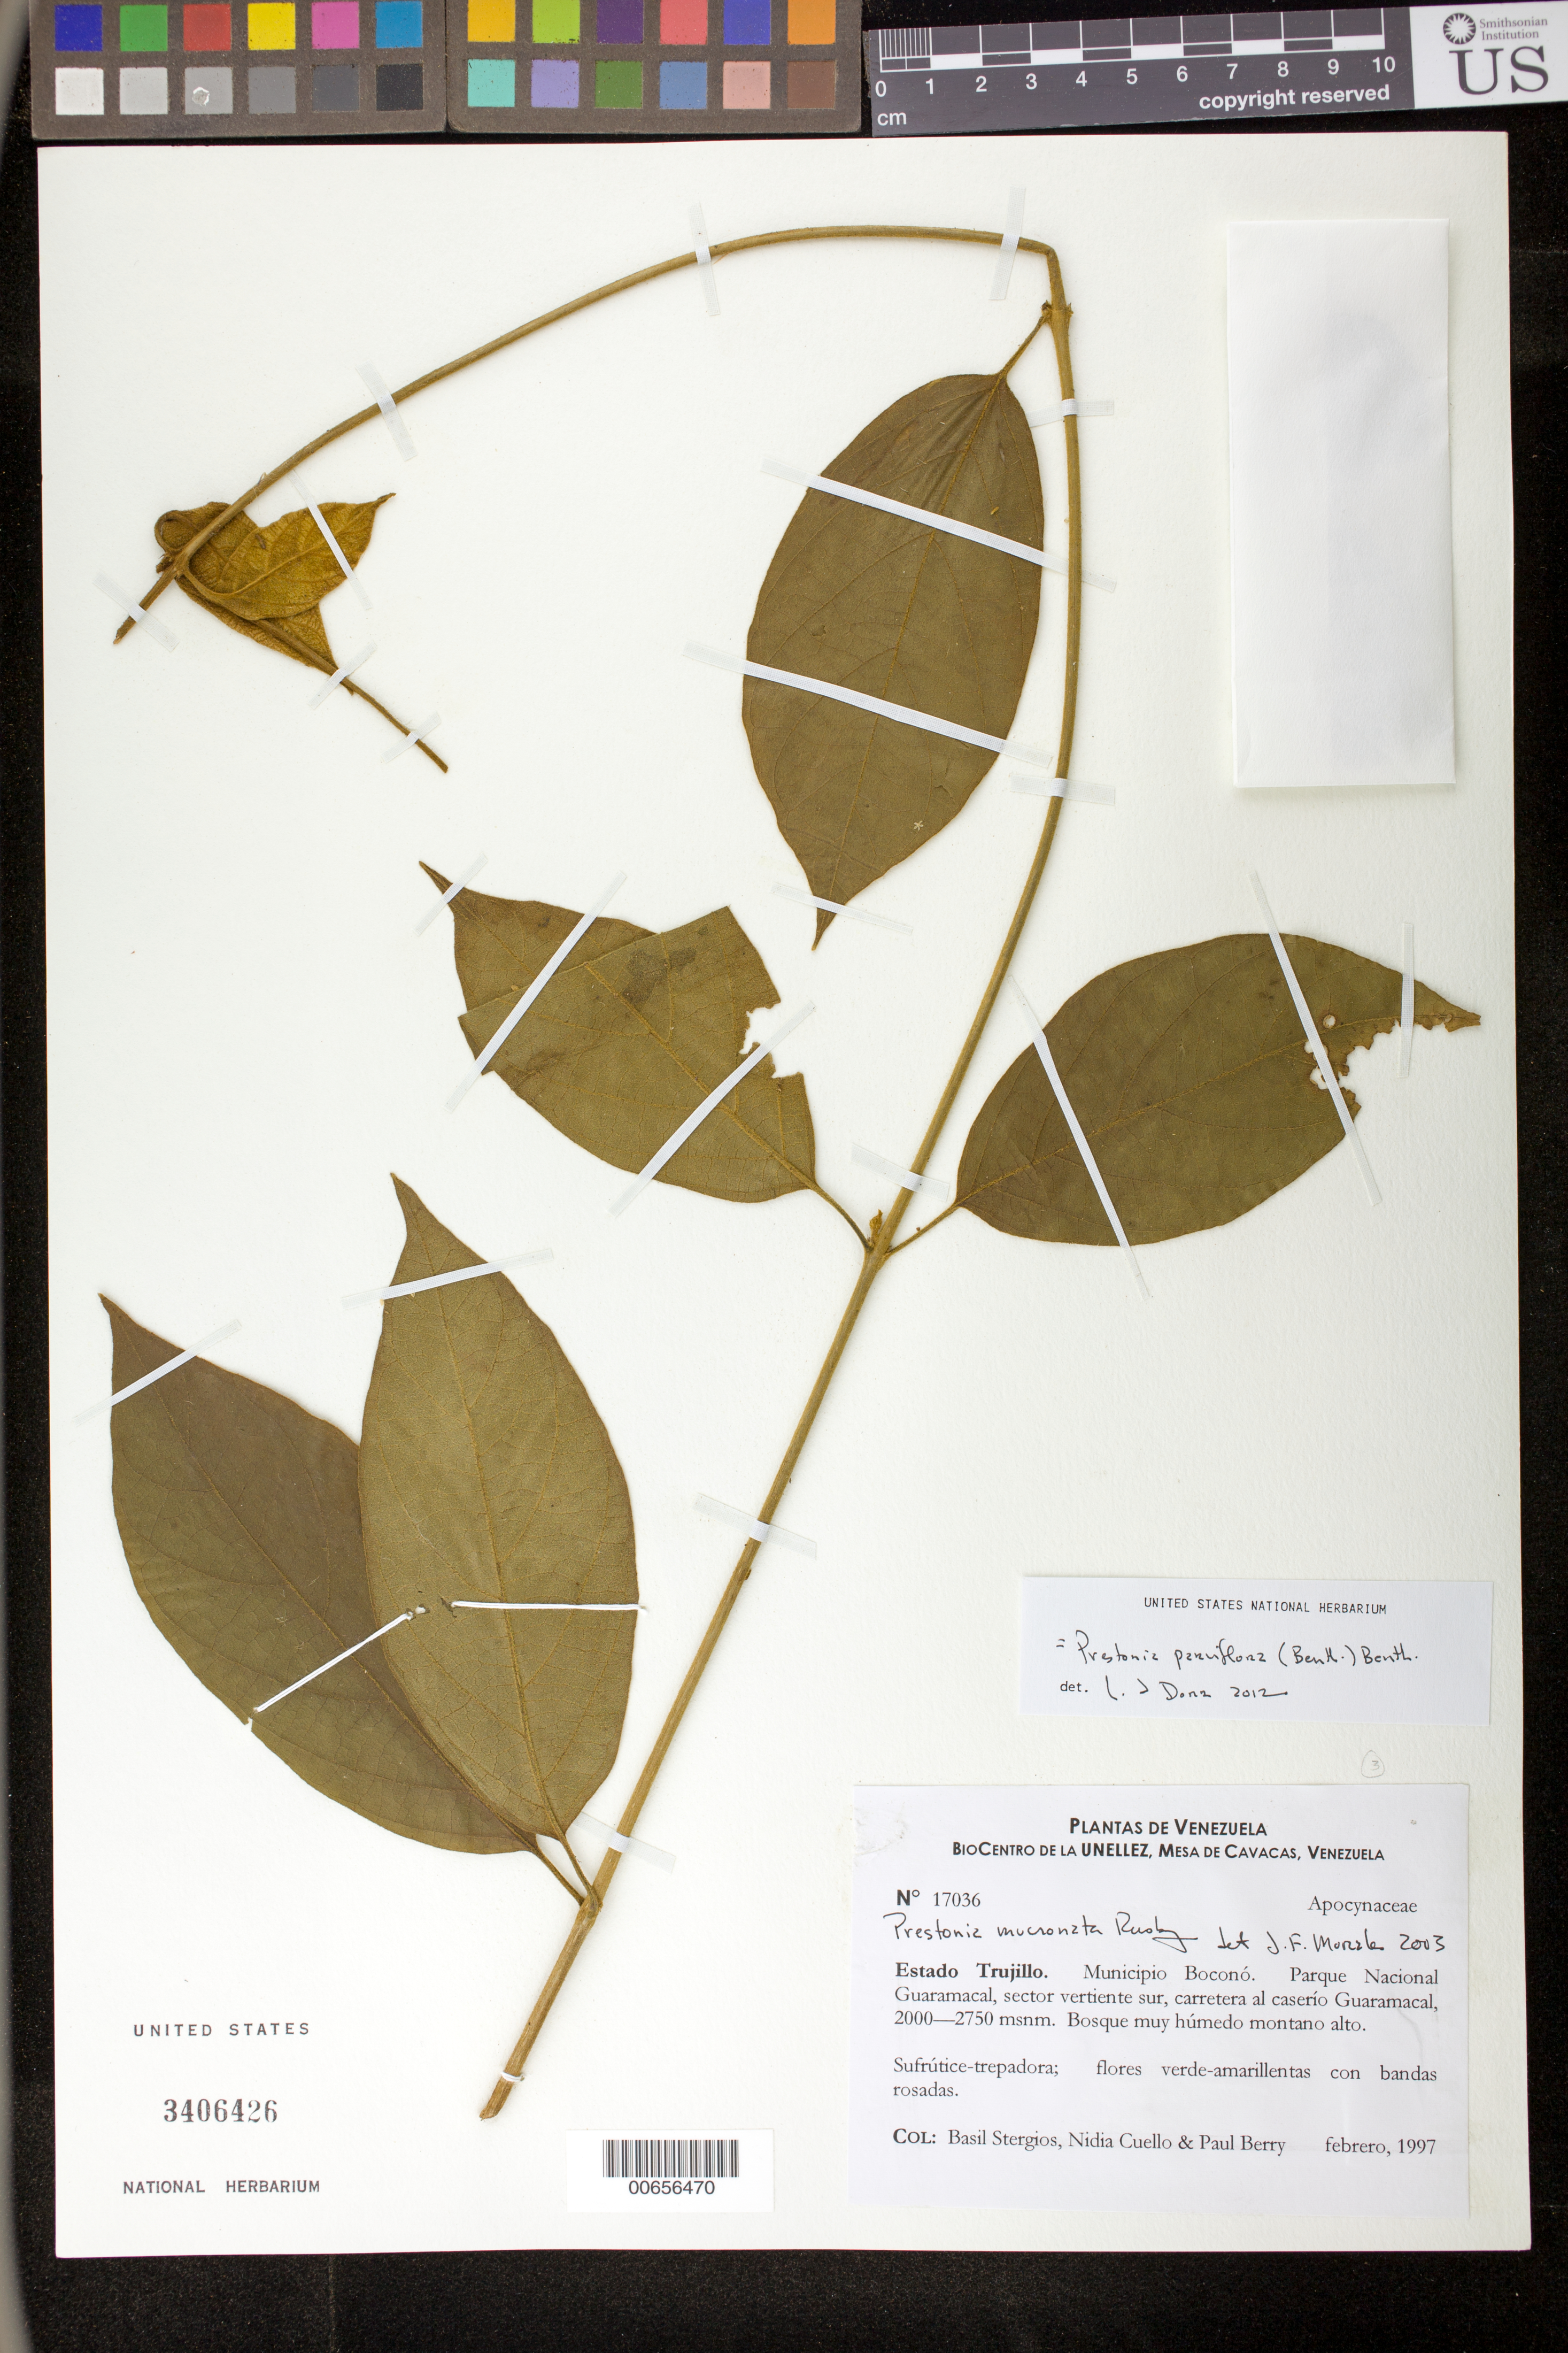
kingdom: Plantae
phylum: Tracheophyta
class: Magnoliopsida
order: Gentianales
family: Apocynaceae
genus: Prestonia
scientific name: Prestonia parviflora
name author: (Benth.) Benth.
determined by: Dorr, L. J., (BOT), Smithsonian Institution - National Museum of Natural History (UNITED STATES)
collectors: B. G. Stergios, N. L. Cuello & P. Berry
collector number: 17036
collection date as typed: Feb 1997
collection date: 1997-02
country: Venezuela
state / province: Trujillo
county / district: Boconó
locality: Parque Nacional Guaramacal. Sector vertiente S. Carretera al caserío Guaramacal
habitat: Bosque muy húmedo montano alto.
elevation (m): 2000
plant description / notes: INB, PORT, US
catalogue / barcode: US 3406426